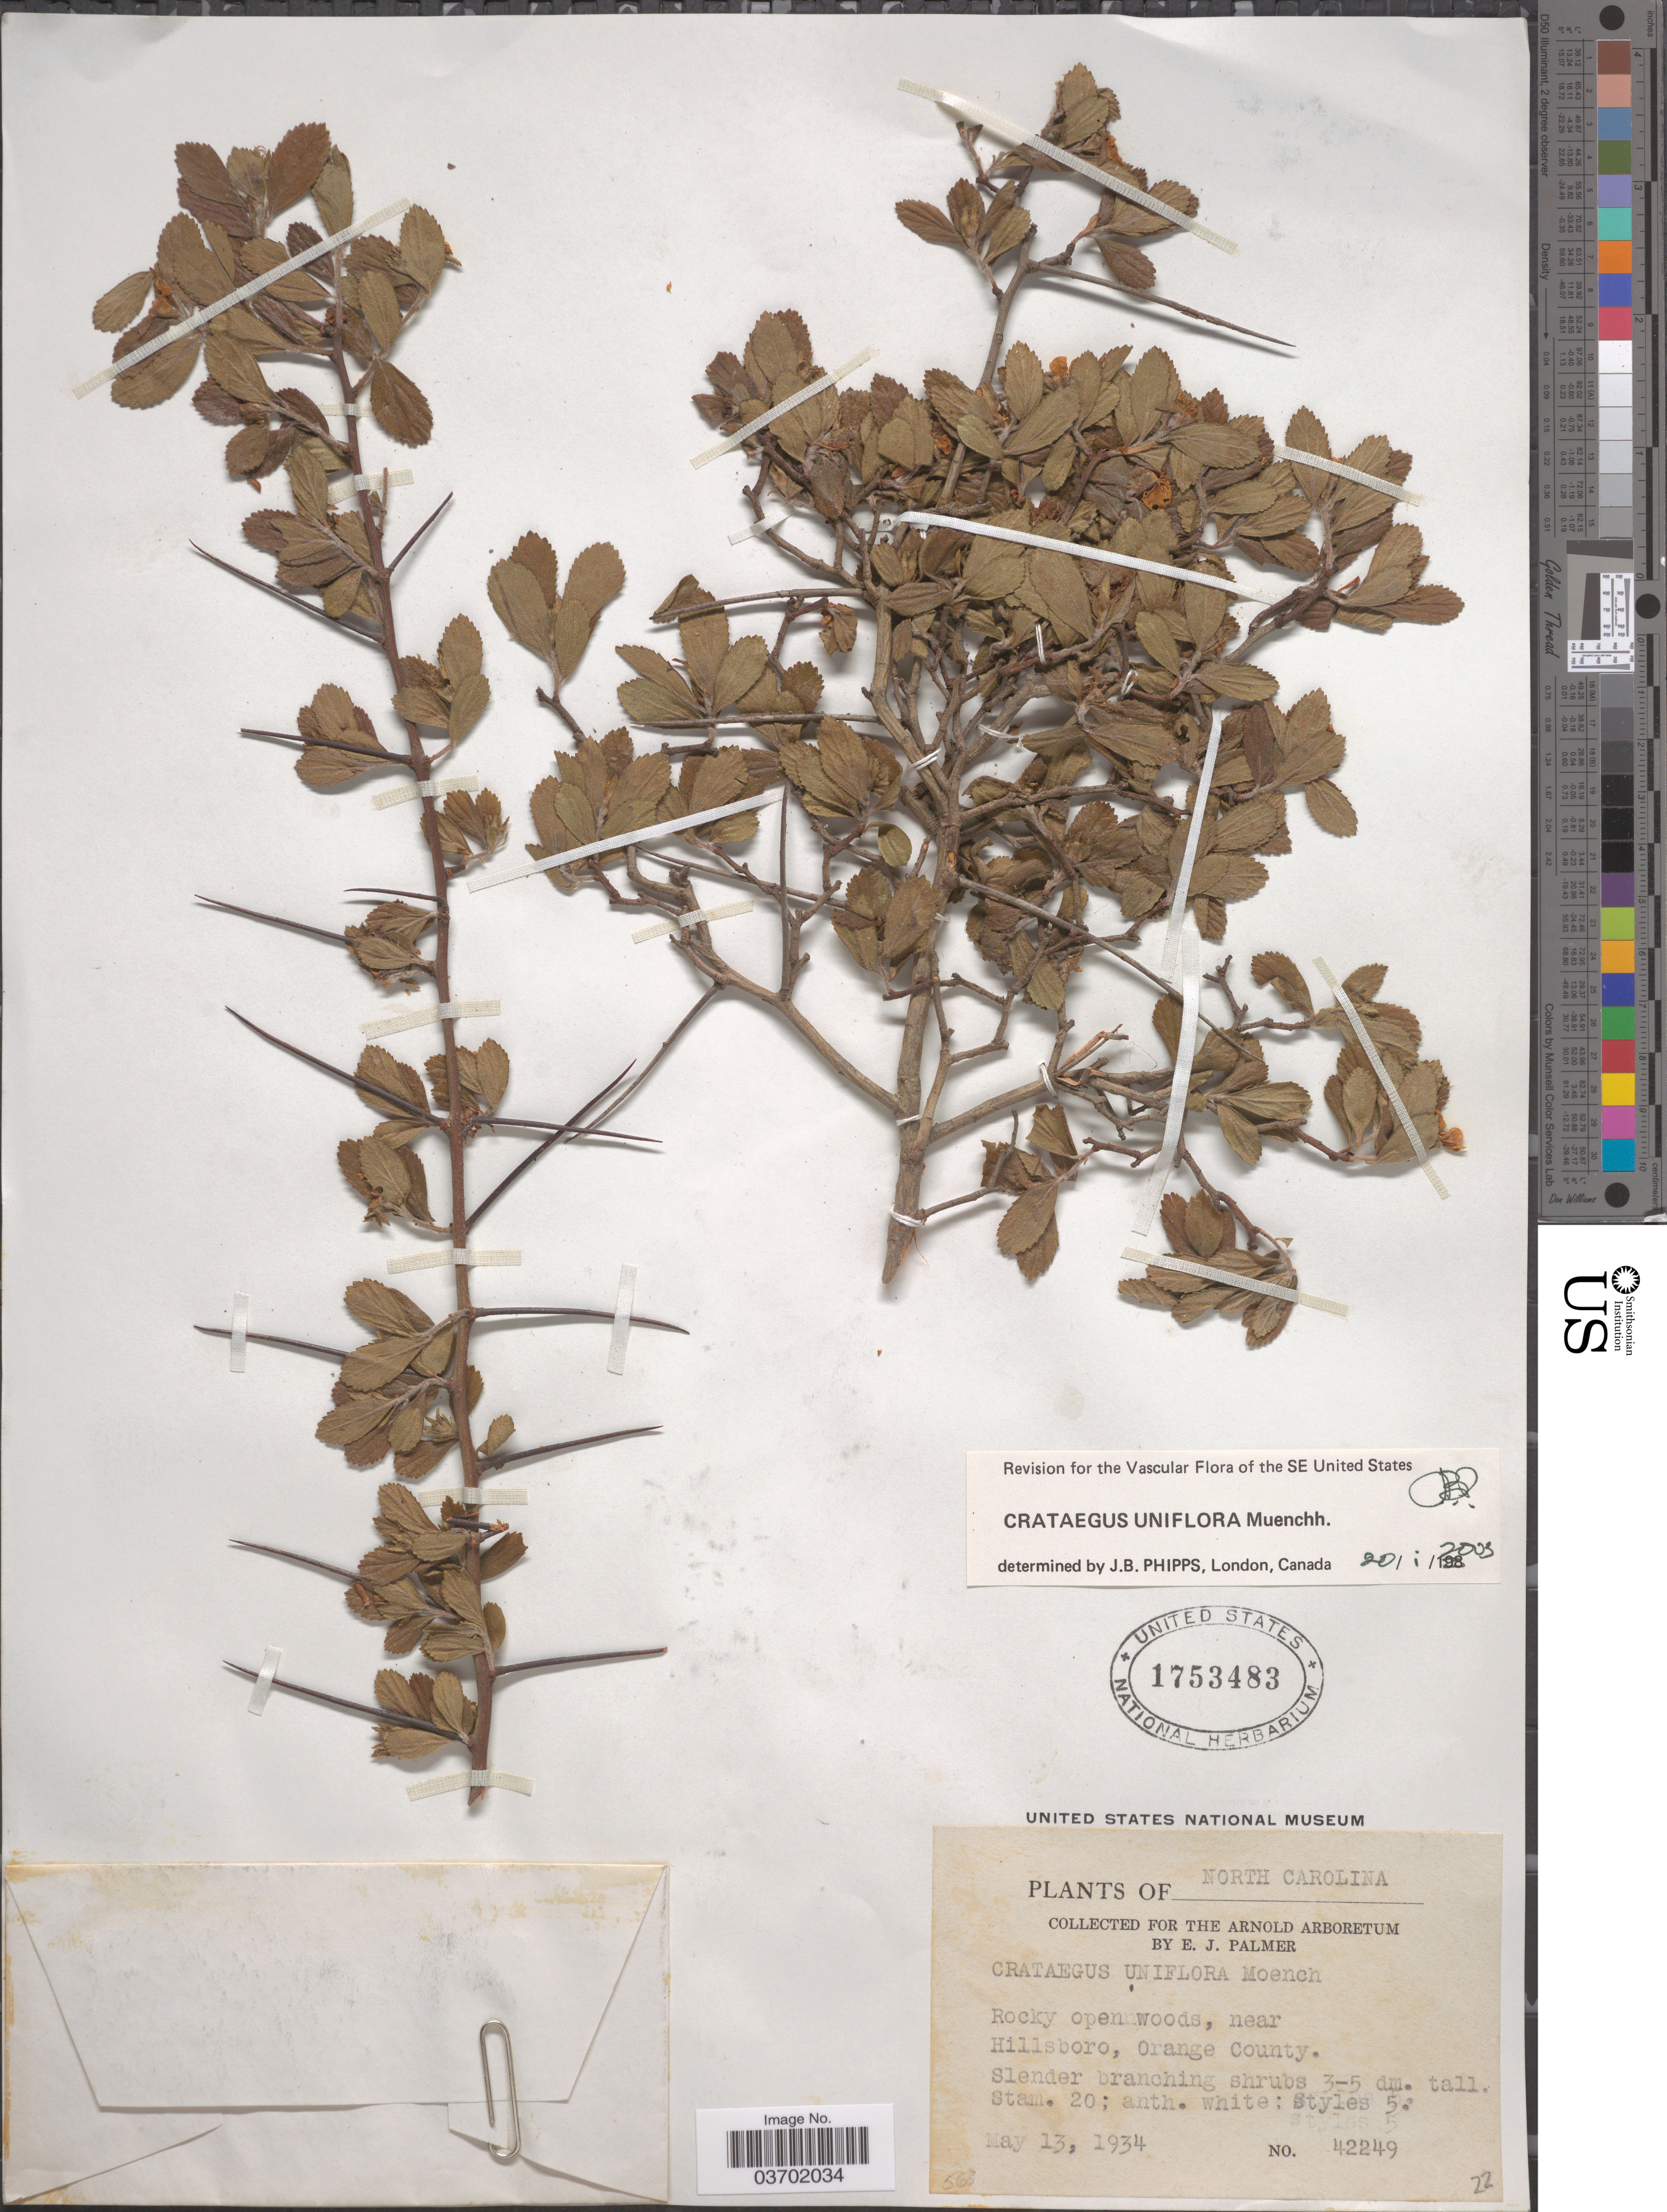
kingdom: Plantae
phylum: Tracheophyta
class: Magnoliopsida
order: Rosales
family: Rosaceae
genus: Crataegus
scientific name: Crataegus uniflora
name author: Münchh.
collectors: E. J. Palmer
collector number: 42249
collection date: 1934-05-13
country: United States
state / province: North Carolina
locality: Near Hillsboro, Orange County.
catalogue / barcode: US 1753483